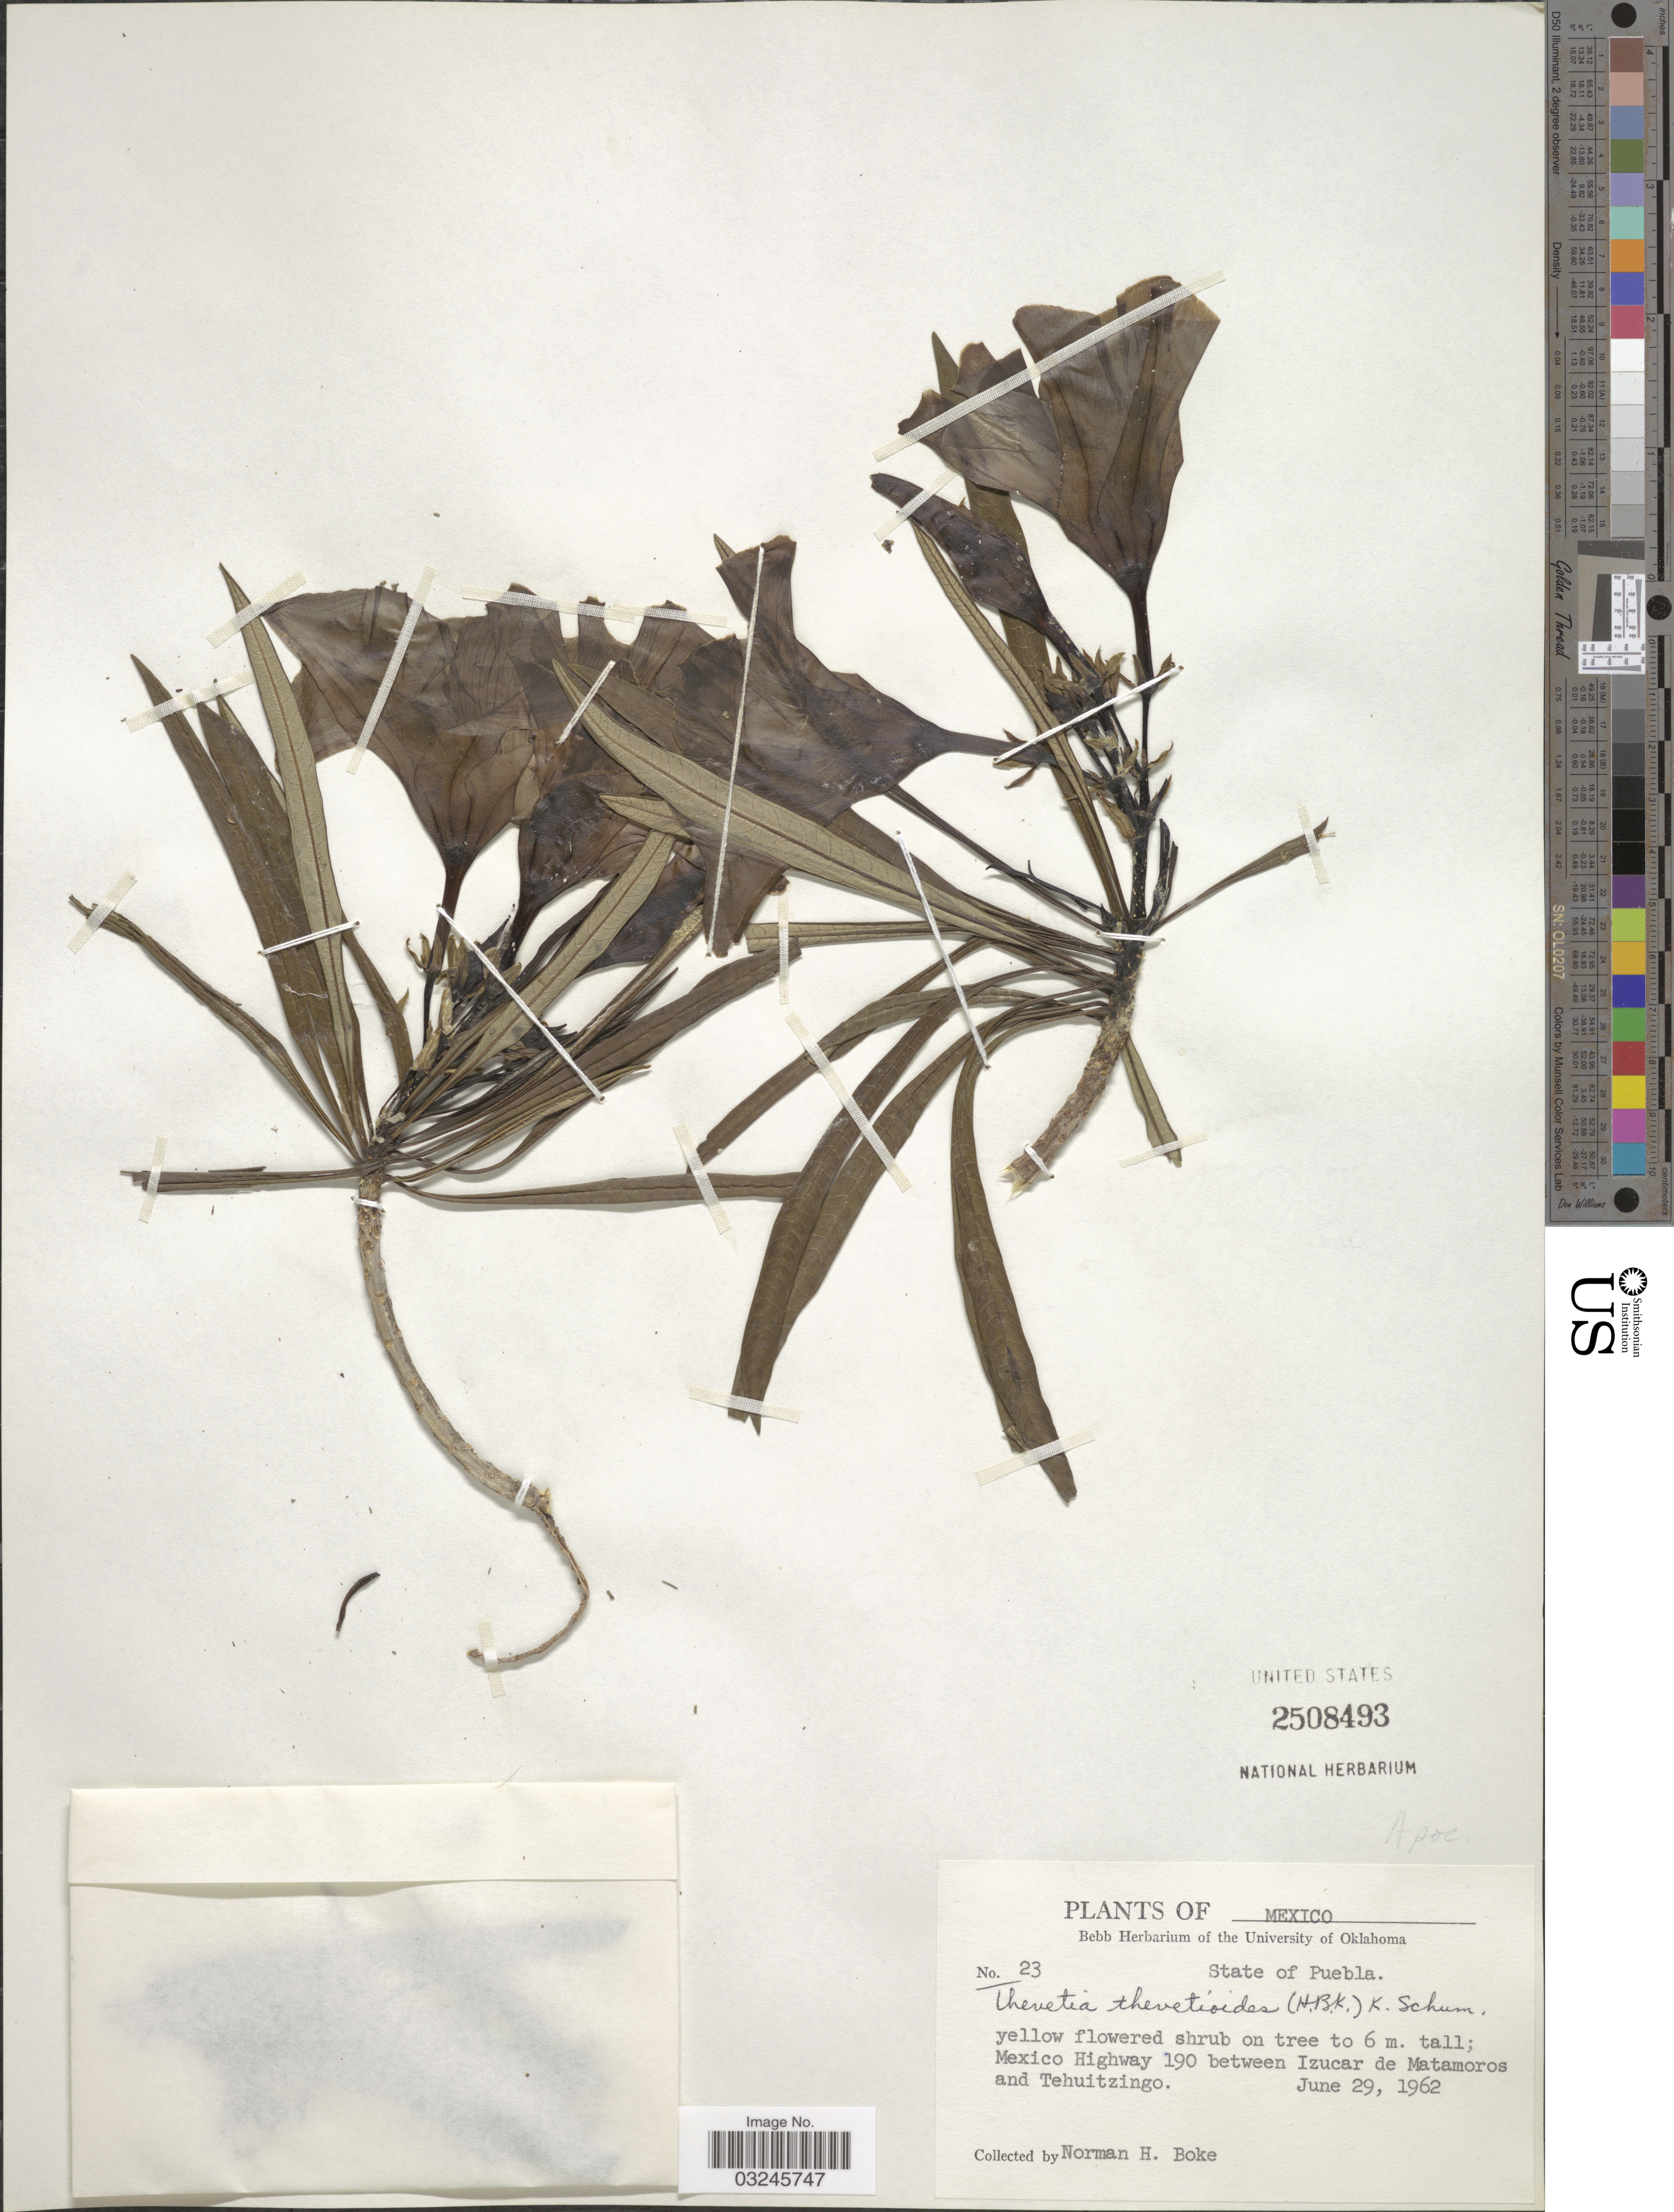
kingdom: Plantae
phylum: Tracheophyta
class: Magnoliopsida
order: Gentianales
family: Apocynaceae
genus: Thevetia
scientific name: Thevetia thevetioides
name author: (Kunth) K. Schum.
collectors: N. Boke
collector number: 23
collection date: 1962-06-29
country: Mexico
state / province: Puebla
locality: Mexico Highway 190 between Izucar de Matamoros and Tehuitzingo.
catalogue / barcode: US 2508493